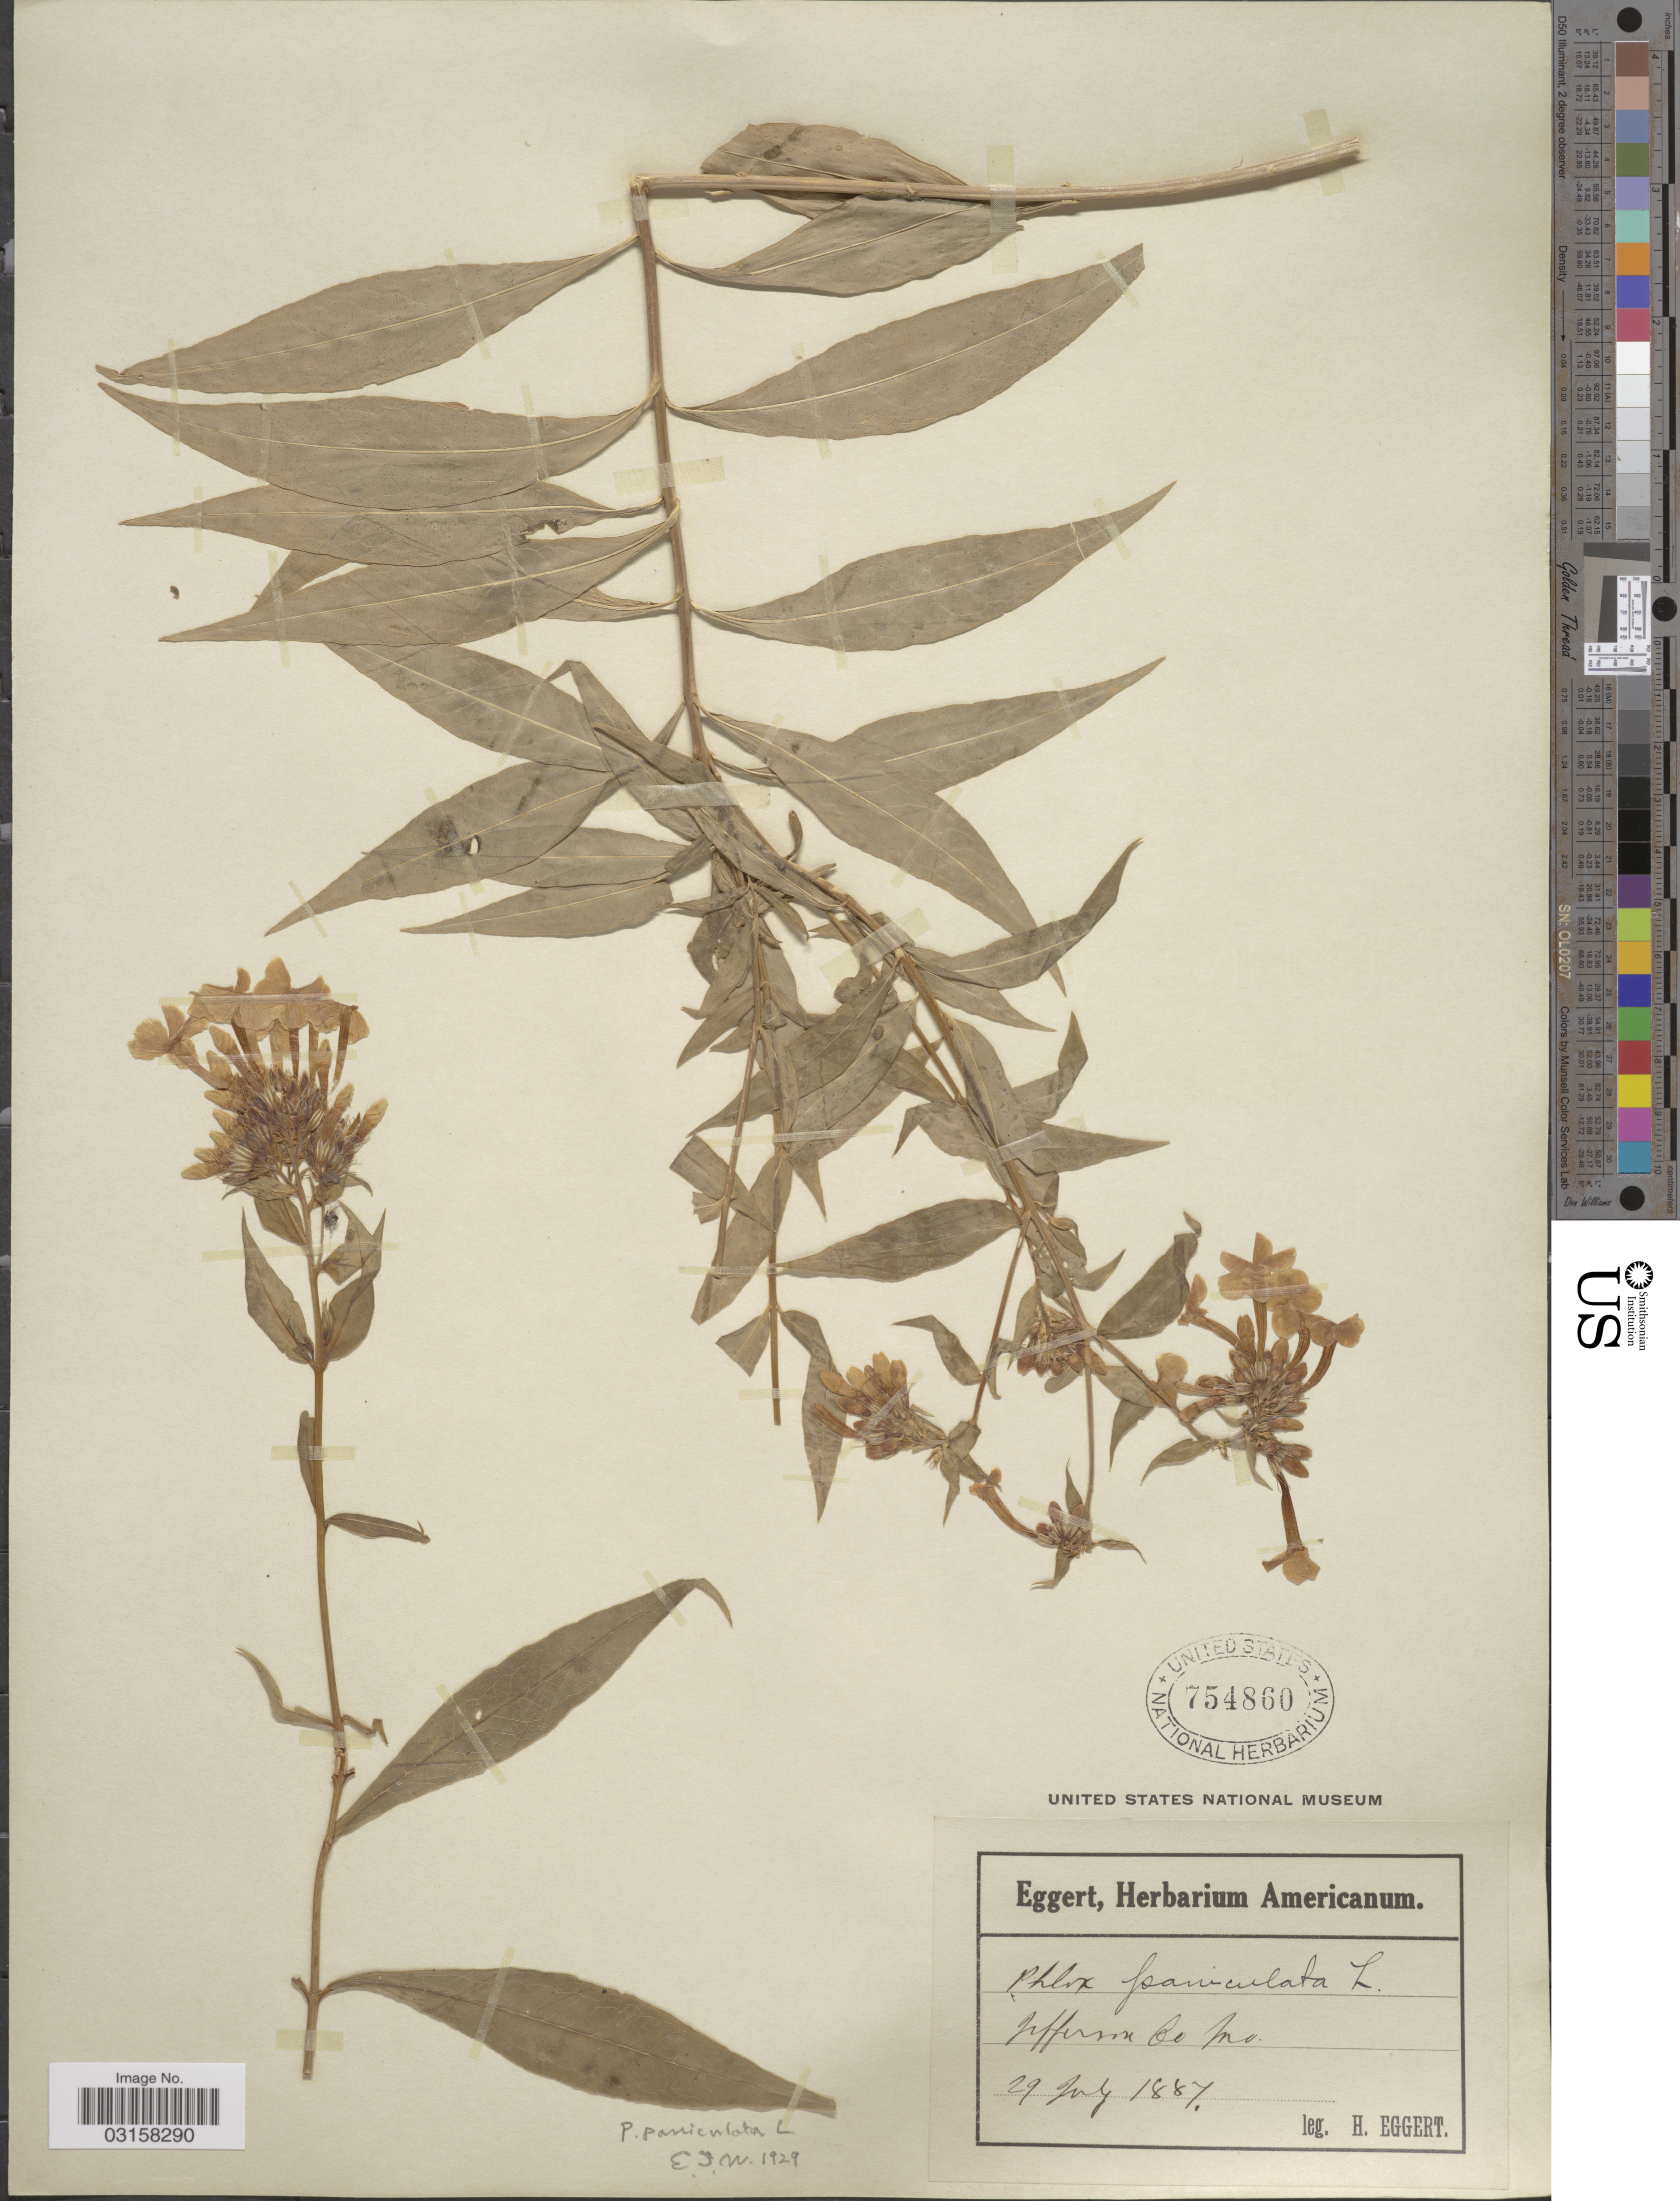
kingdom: Plantae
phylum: Tracheophyta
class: Magnoliopsida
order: Ericales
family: Polemoniaceae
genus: Phlox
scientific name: Phlox paniculata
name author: L.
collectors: H. Eggert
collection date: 1887-07-29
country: United States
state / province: Missouri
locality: Jefferson Co. Mo.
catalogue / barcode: US 754860